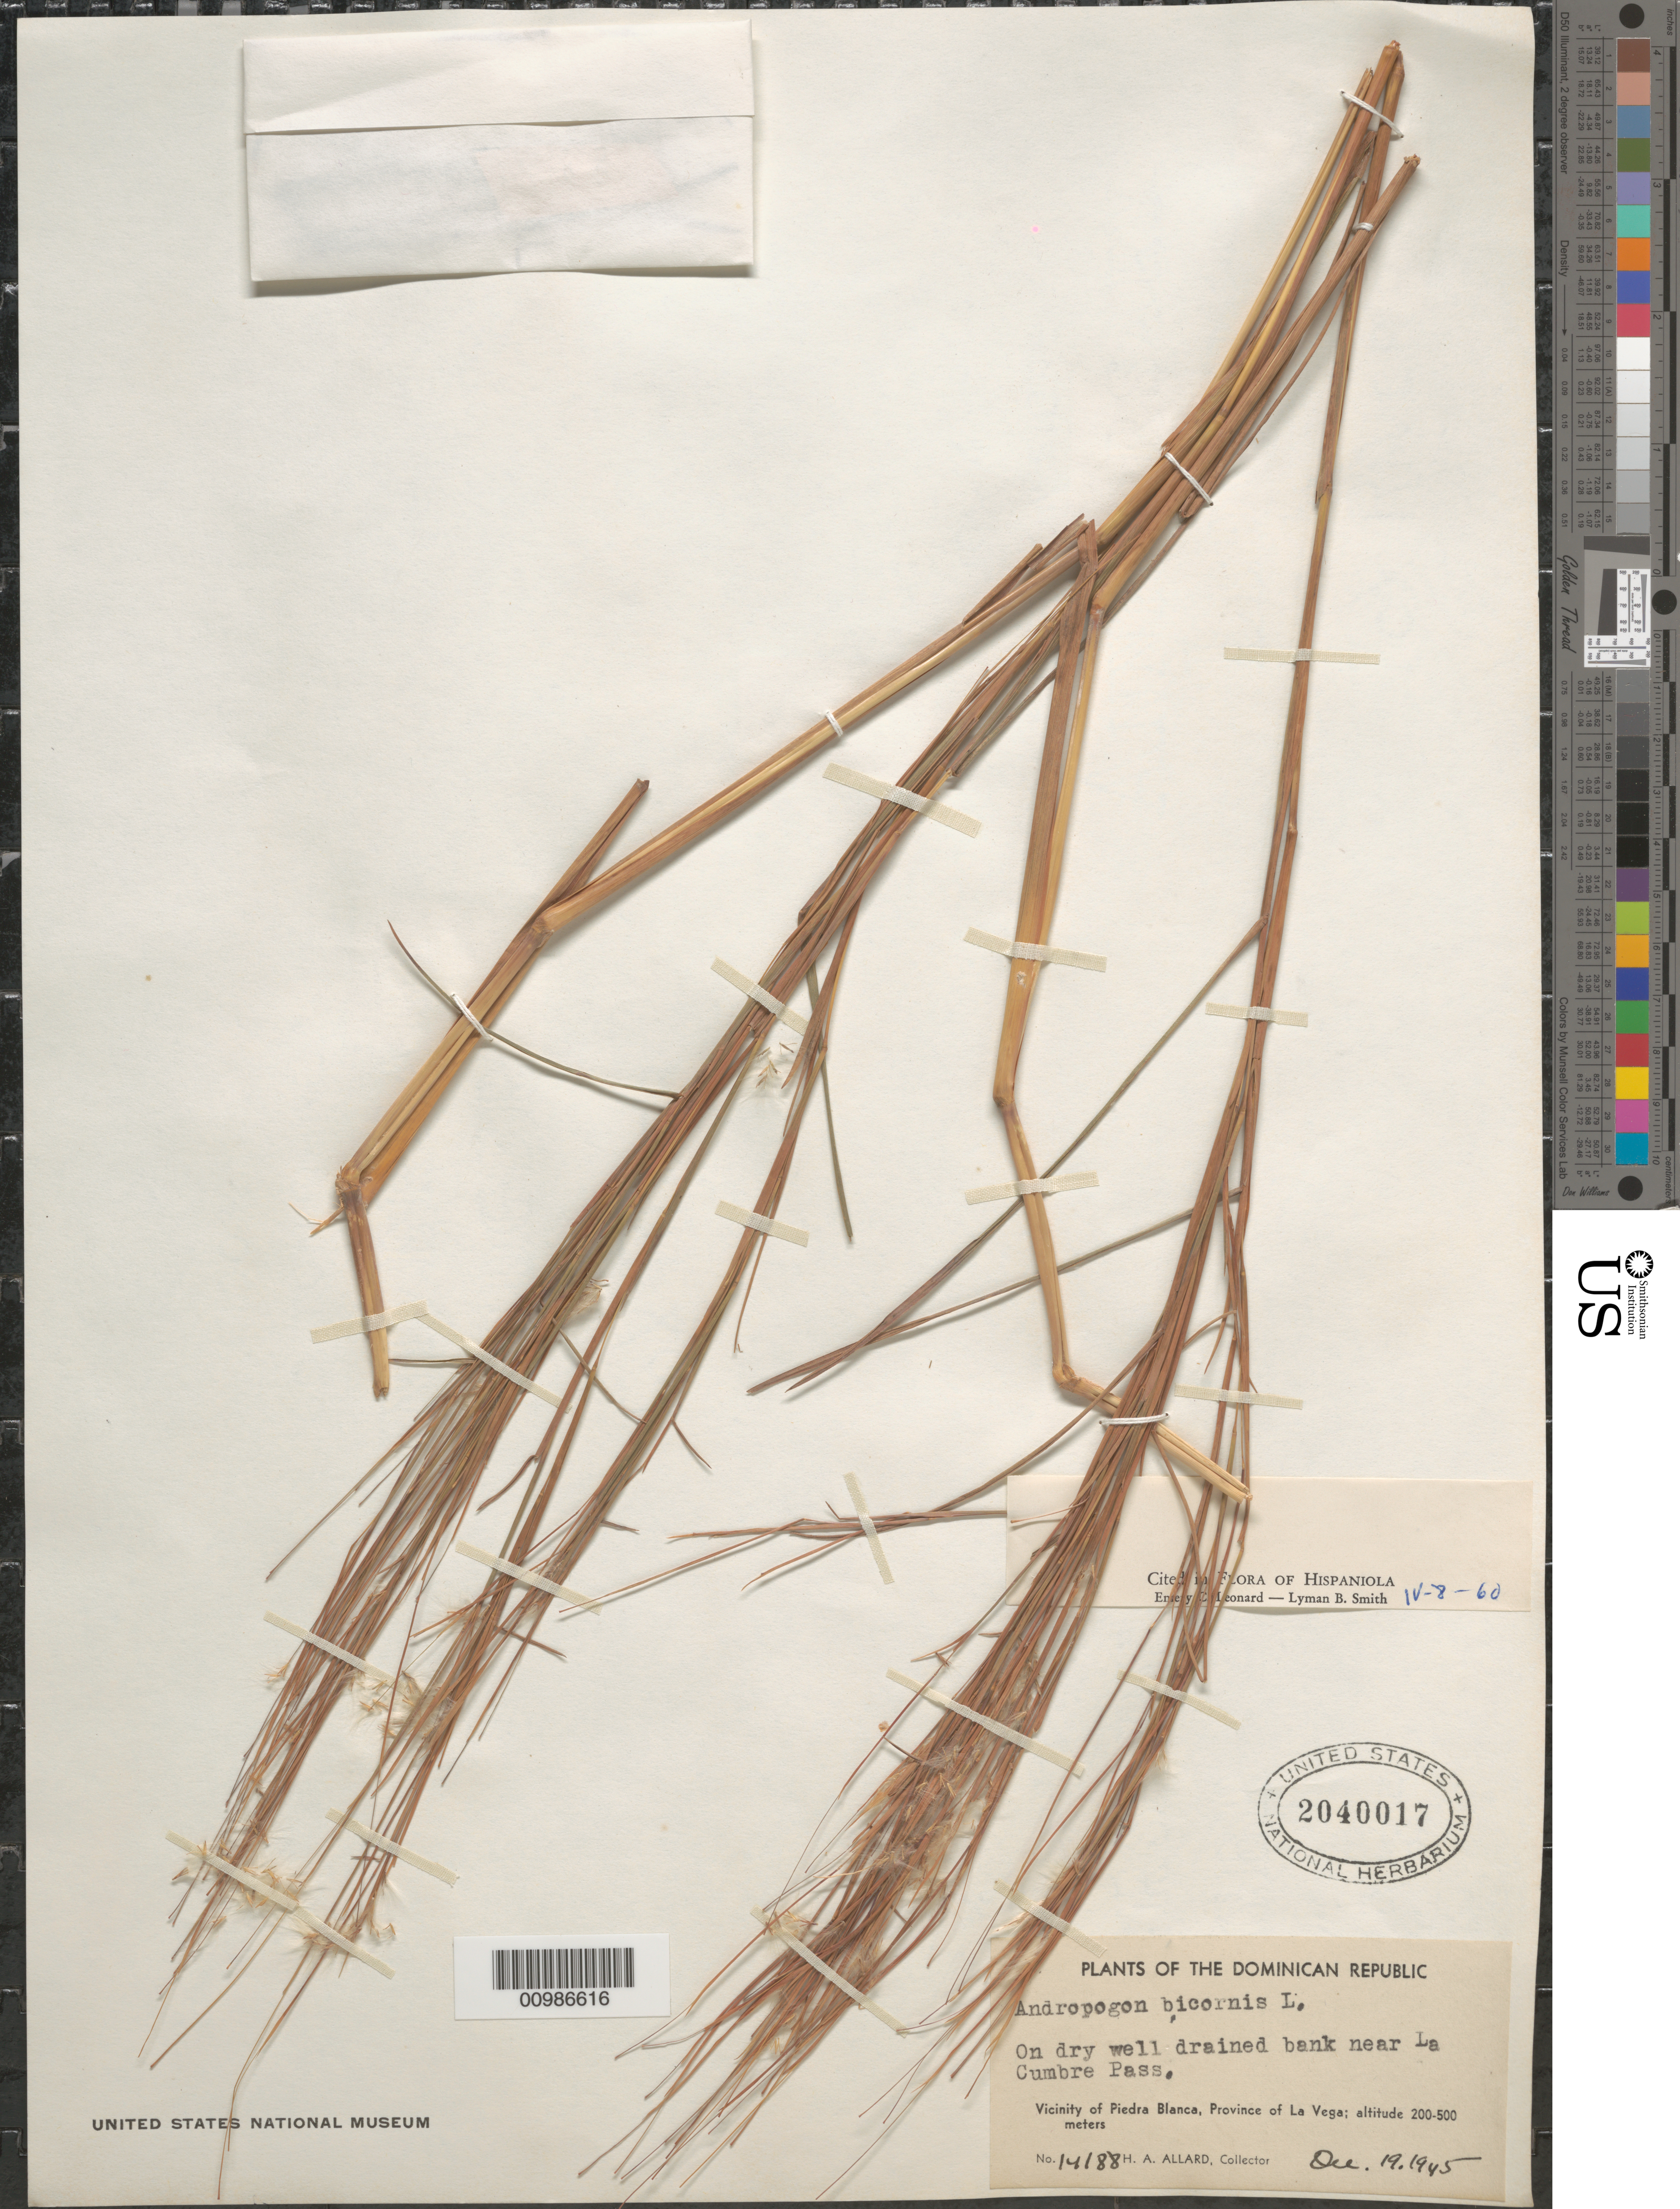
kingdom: Plantae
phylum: Tracheophyta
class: Liliopsida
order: Poales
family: Poaceae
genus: Andropogon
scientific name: Andropogon bicornis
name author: L.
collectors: H. A. Allard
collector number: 14188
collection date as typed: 19 Dec 1945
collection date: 1945-12-19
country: Dominican Republic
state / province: Monseñor Nouel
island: Hispaniola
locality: near city of Piedra Blanca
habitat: on dry well drained bank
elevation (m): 200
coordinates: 0 N, 0 E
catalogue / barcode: US 2040017